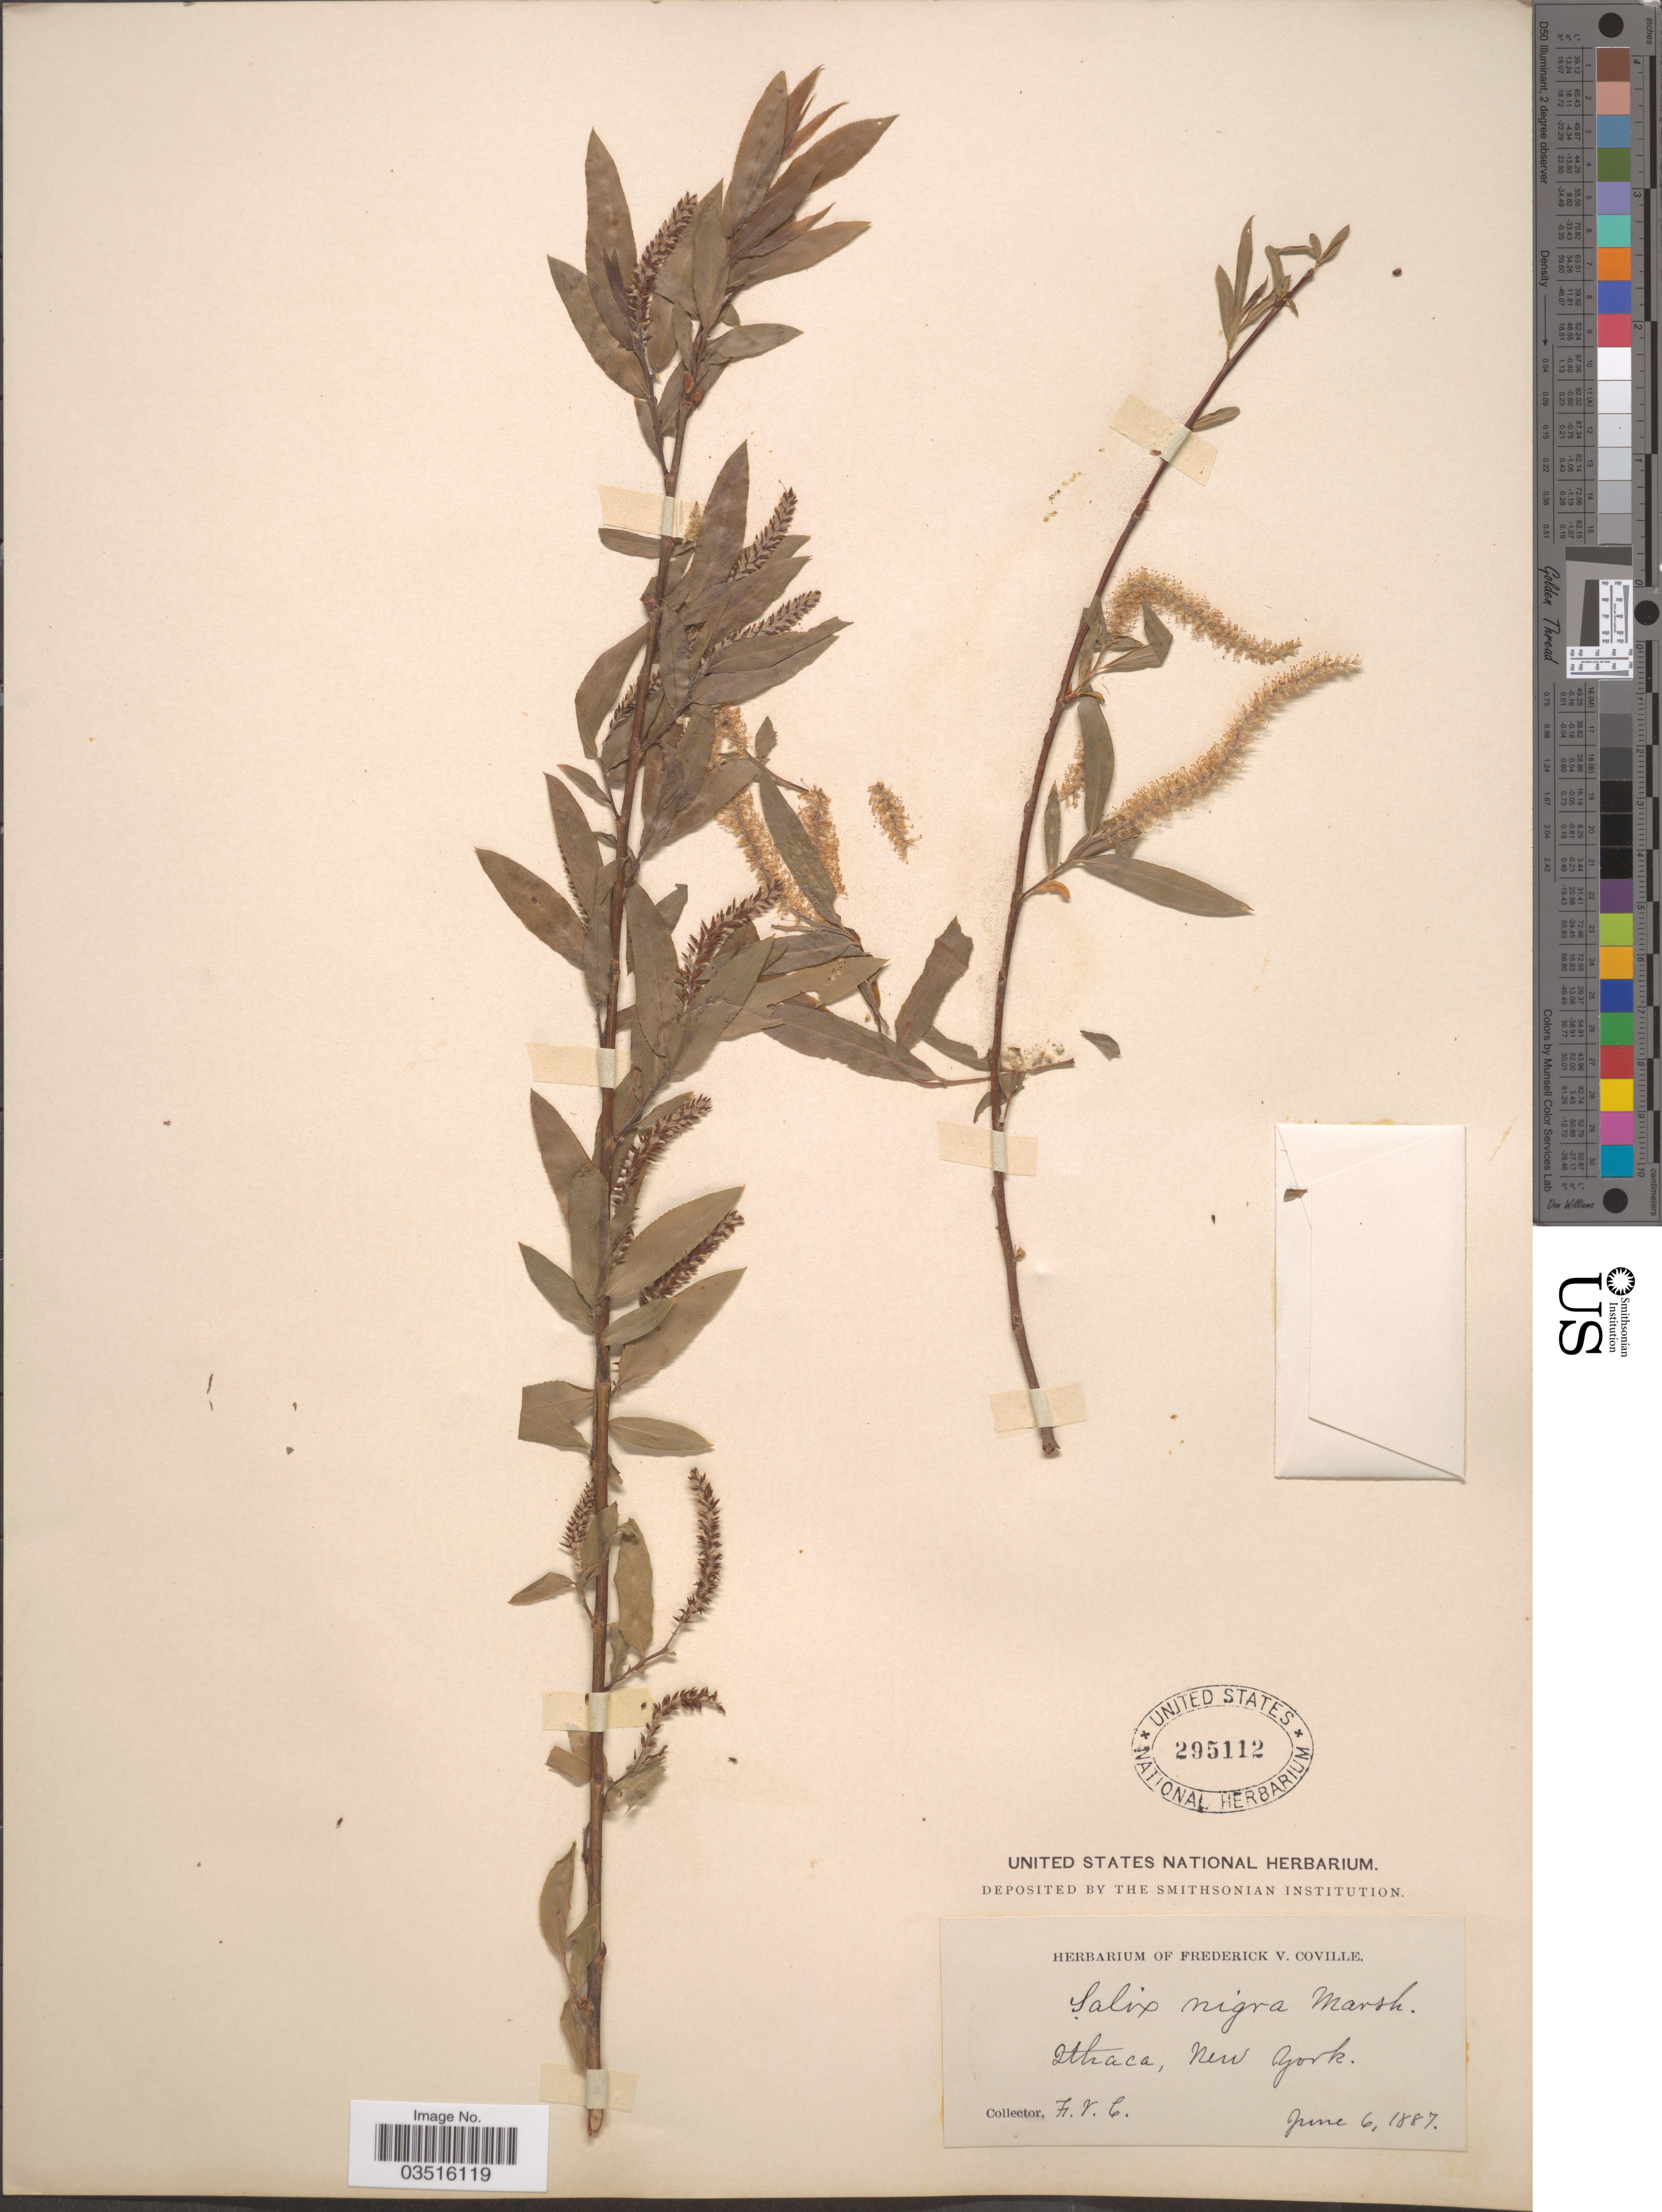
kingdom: Plantae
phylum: Tracheophyta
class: Magnoliopsida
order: Malpighiales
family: Salicaceae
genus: Salix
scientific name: Salix nigra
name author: Marshall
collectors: F. V. Coville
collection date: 1887-06-06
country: United States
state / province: New York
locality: Ithaca.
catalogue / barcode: US 295112